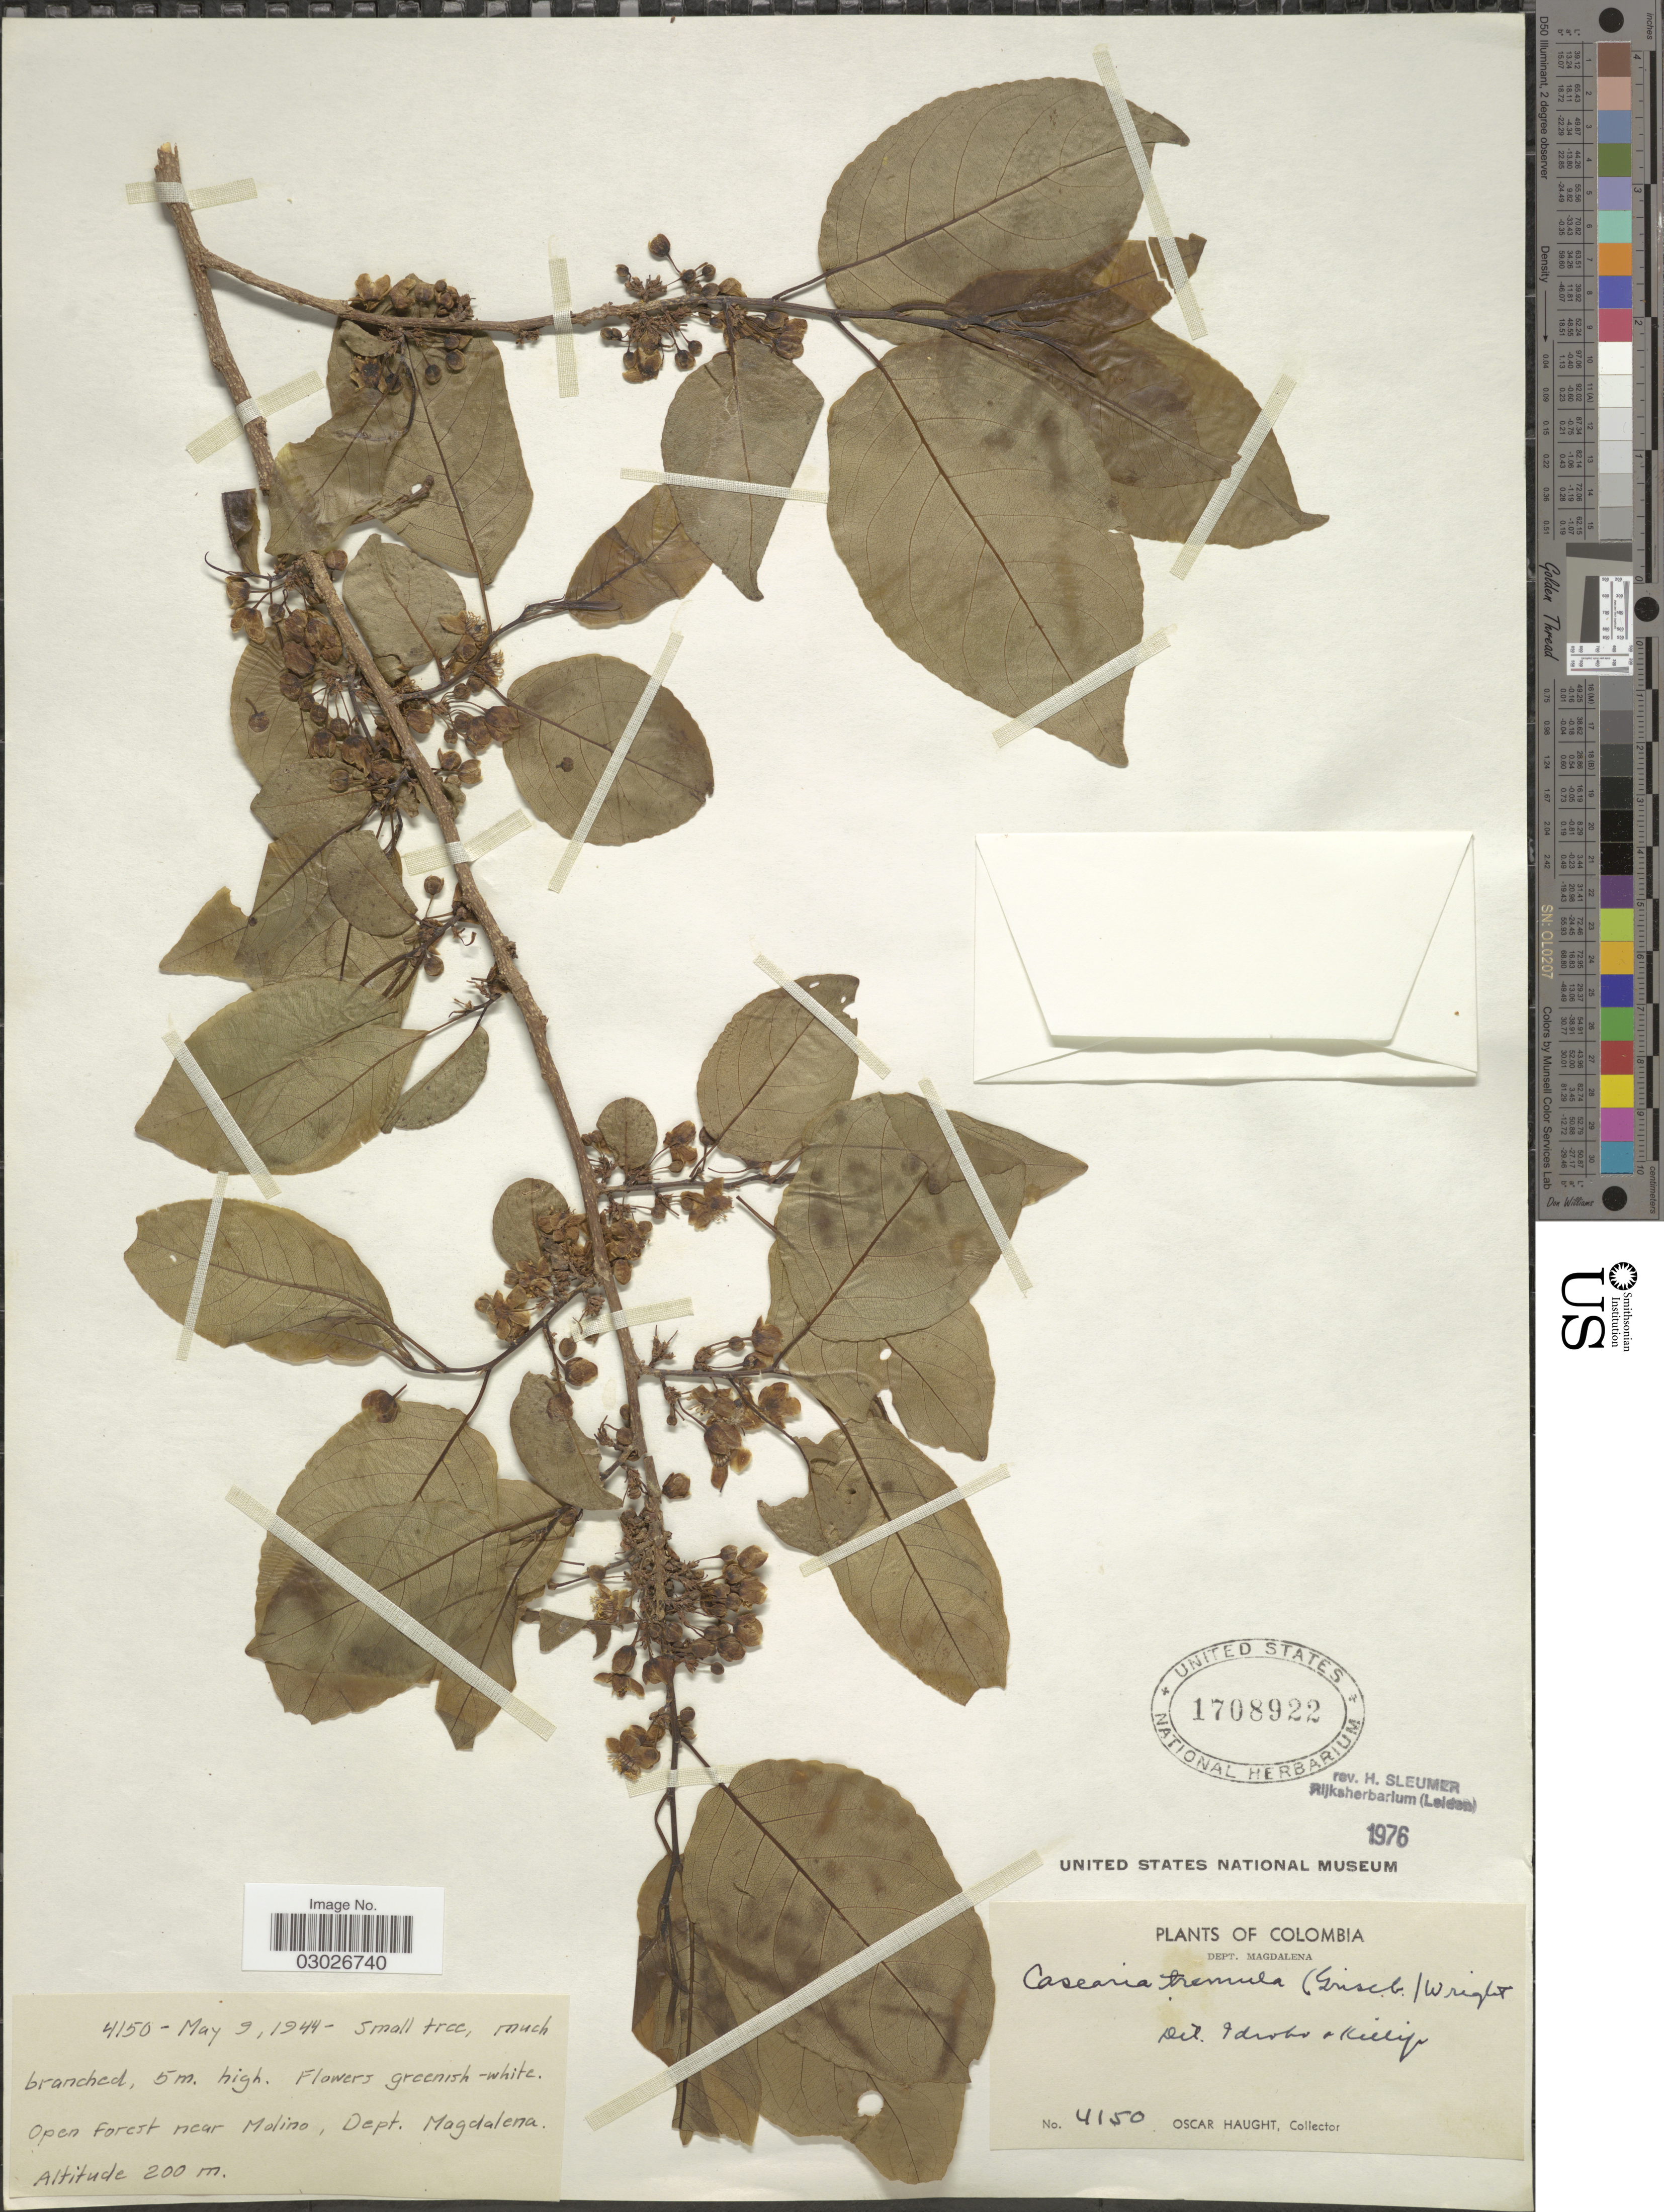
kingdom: Plantae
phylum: Tracheophyta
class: Magnoliopsida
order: Malpighiales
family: Salicaceae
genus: Casearia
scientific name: Casearia tremula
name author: (Griseb.) Griseb. ex C. Wright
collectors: O. L. Haught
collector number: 4150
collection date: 1944-05-09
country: Colombia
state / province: Magdalena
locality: Dept. Magdalena. Open forest near Molino.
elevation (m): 200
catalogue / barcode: US 1708922